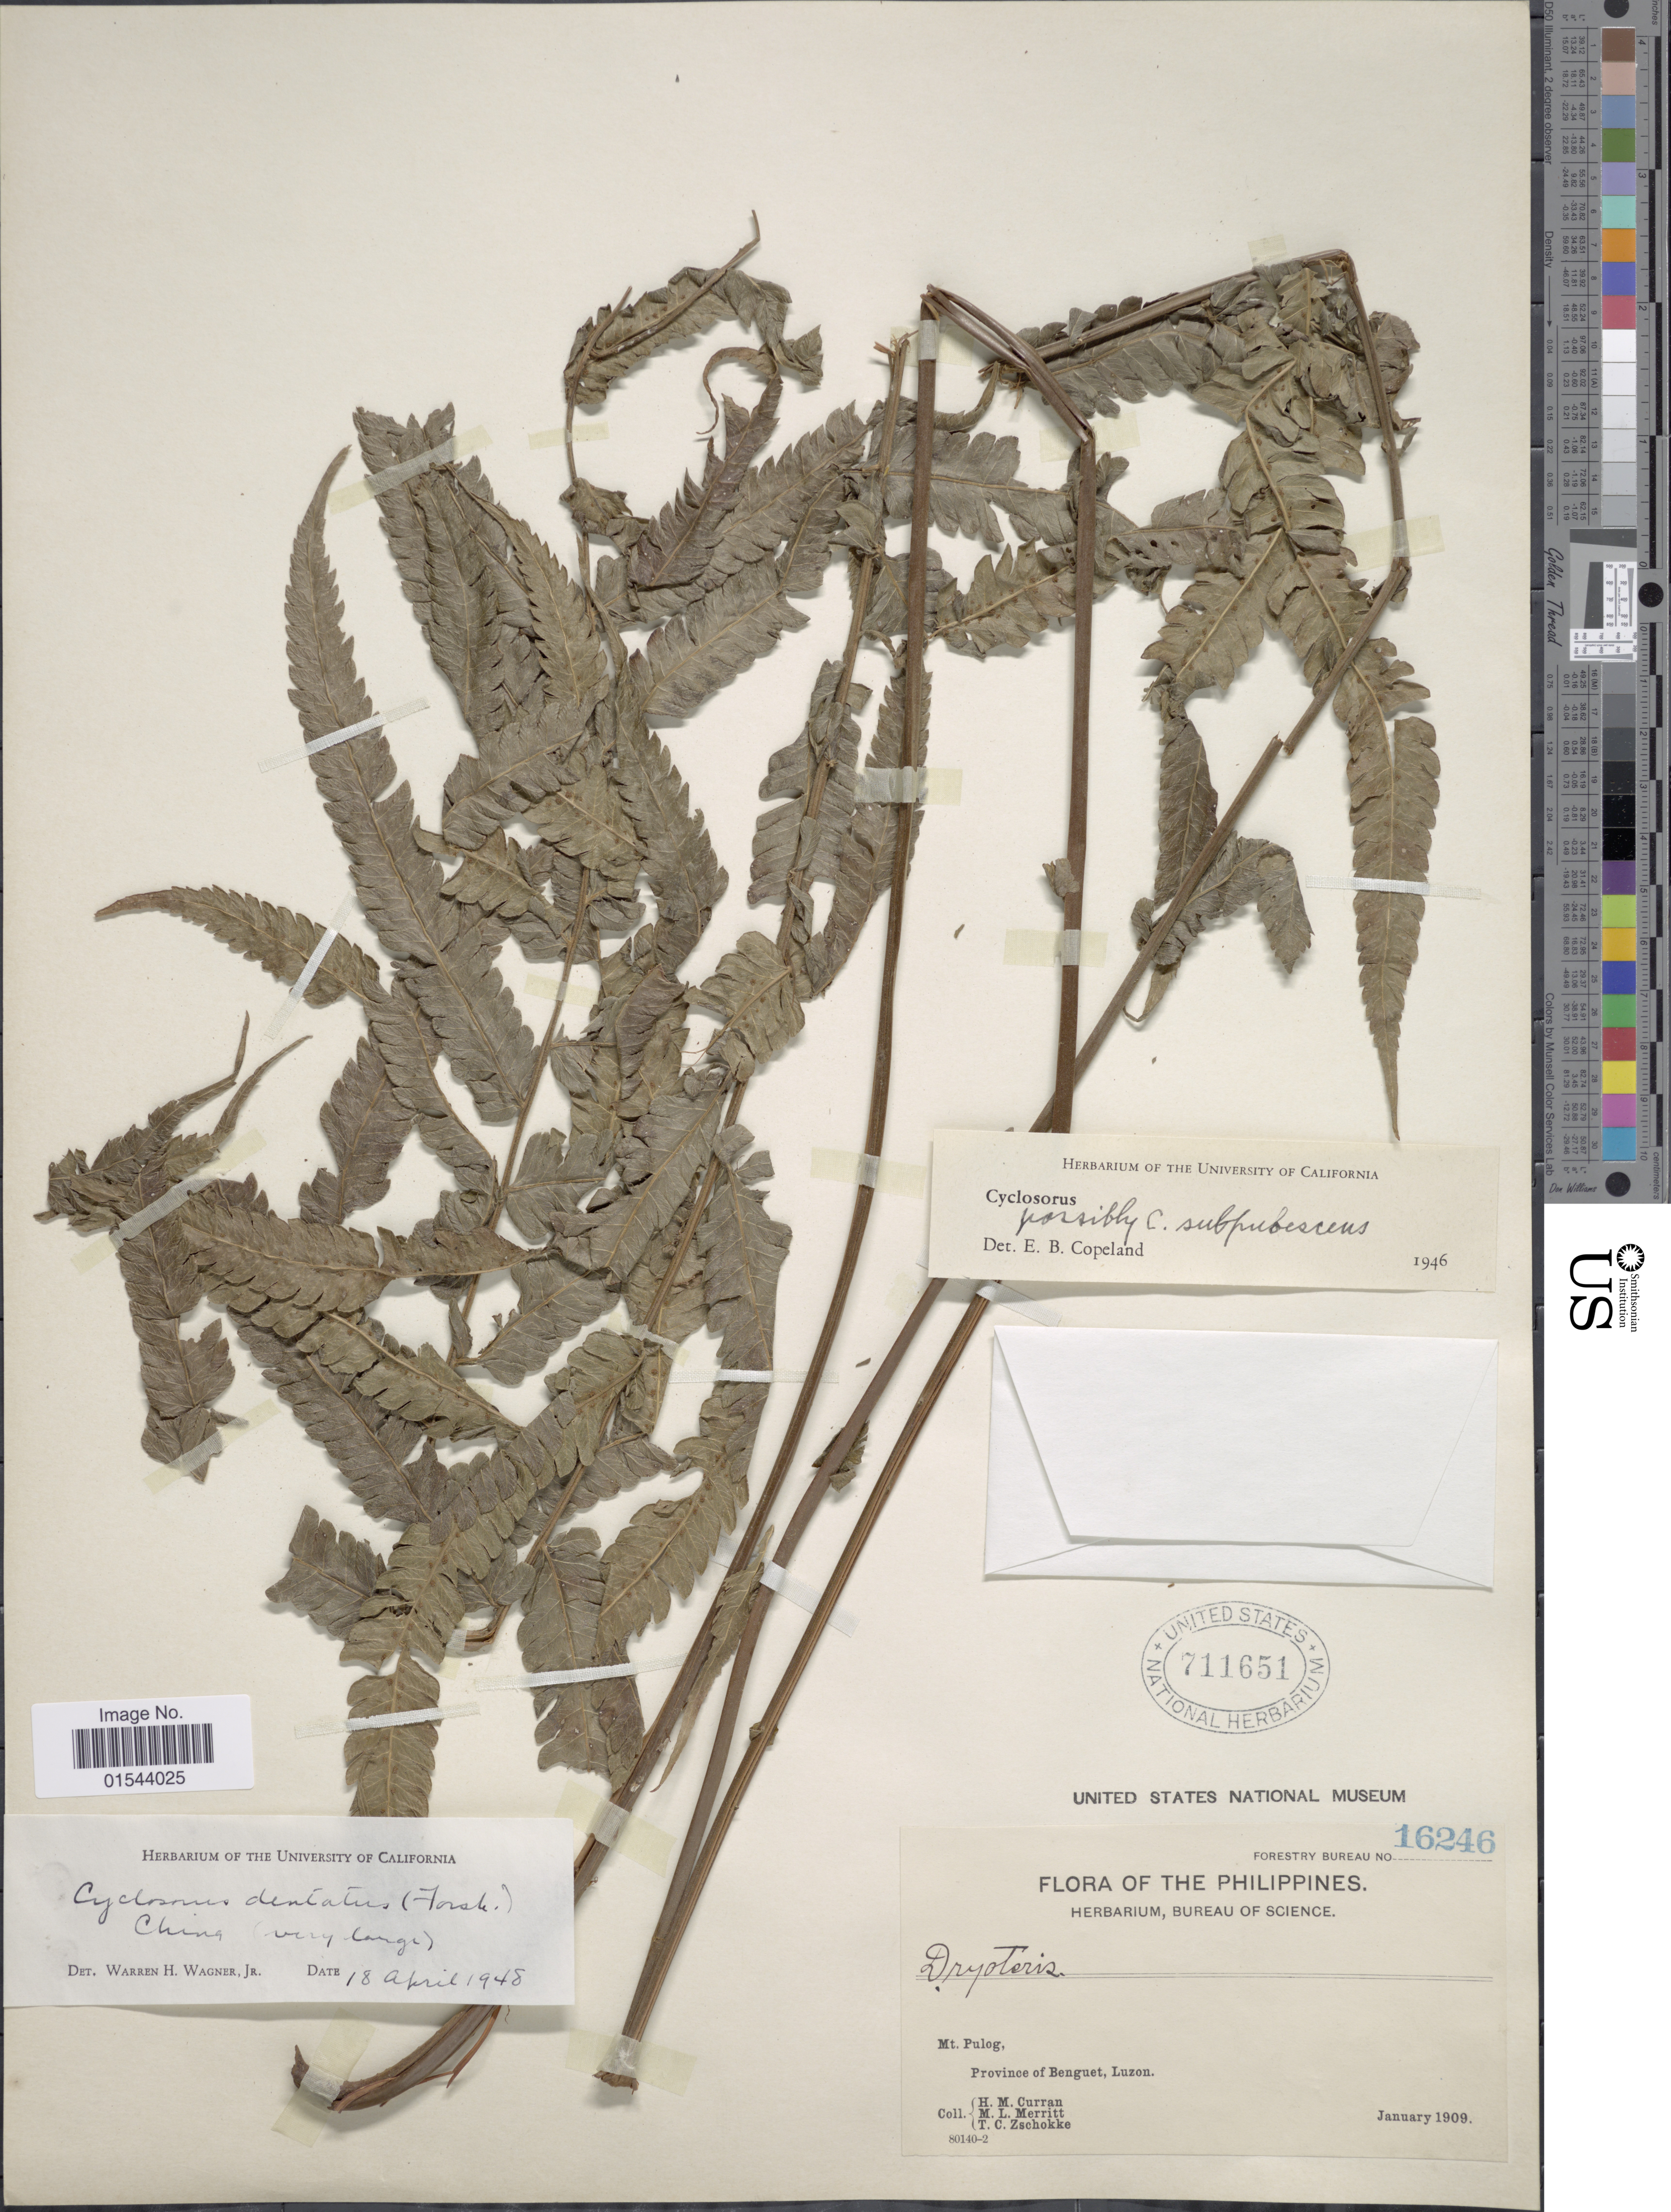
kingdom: Plantae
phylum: Tracheophyta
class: Polypodiopsida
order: Polypodiales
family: Thelypteridaceae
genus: Christella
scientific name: Christella dentata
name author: (Forssk.) Brownsey & Jermy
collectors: H. M. Curran, M. L. Merritt & T. C. Zschokke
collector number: Forestry Bureau 16246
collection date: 1909-01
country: Philippines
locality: Mt. Pulog, Province of Benguet, Luzon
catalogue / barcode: US 711651